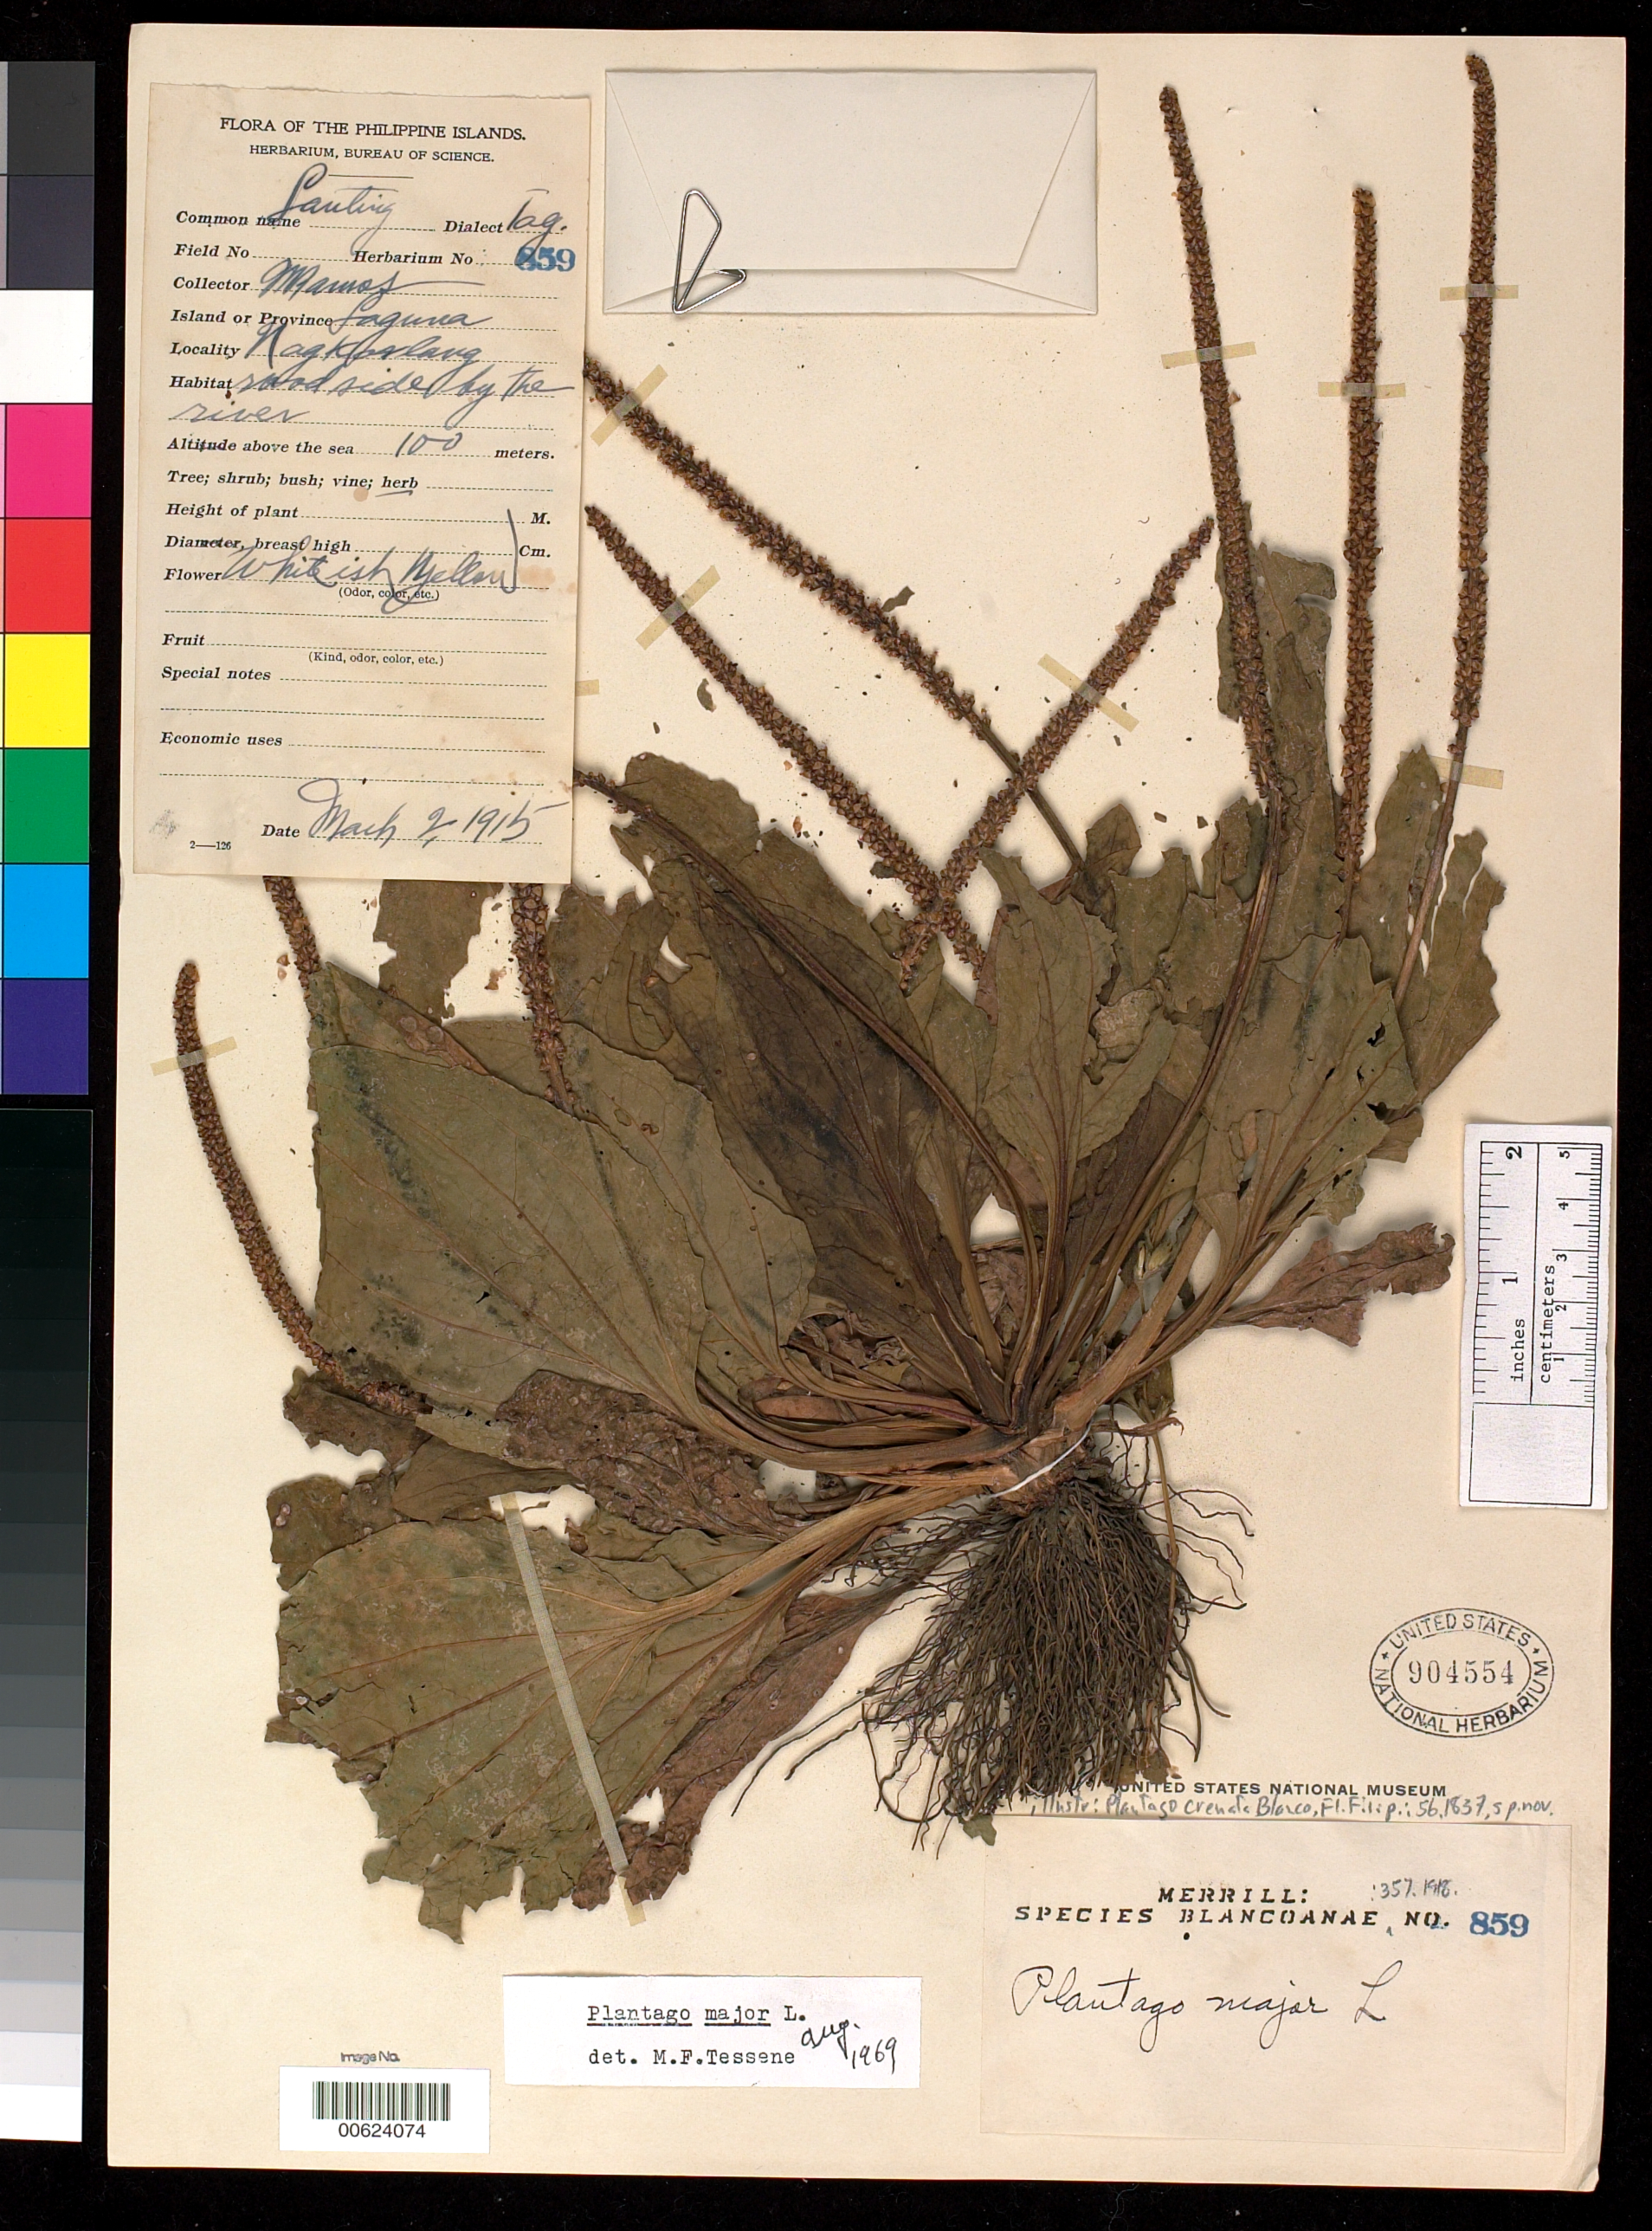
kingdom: Plantae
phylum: Tracheophyta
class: Magnoliopsida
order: Lamiales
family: Plantaginaceae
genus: Plantago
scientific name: Plantago crenata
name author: Blanco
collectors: M. Ramos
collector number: Sp. Blancoan. 0859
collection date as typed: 02 Mar 1915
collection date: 1915-03-02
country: Philippines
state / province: Calabarzon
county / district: Laguna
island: Luzon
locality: Nagcarlan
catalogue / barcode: US 904554